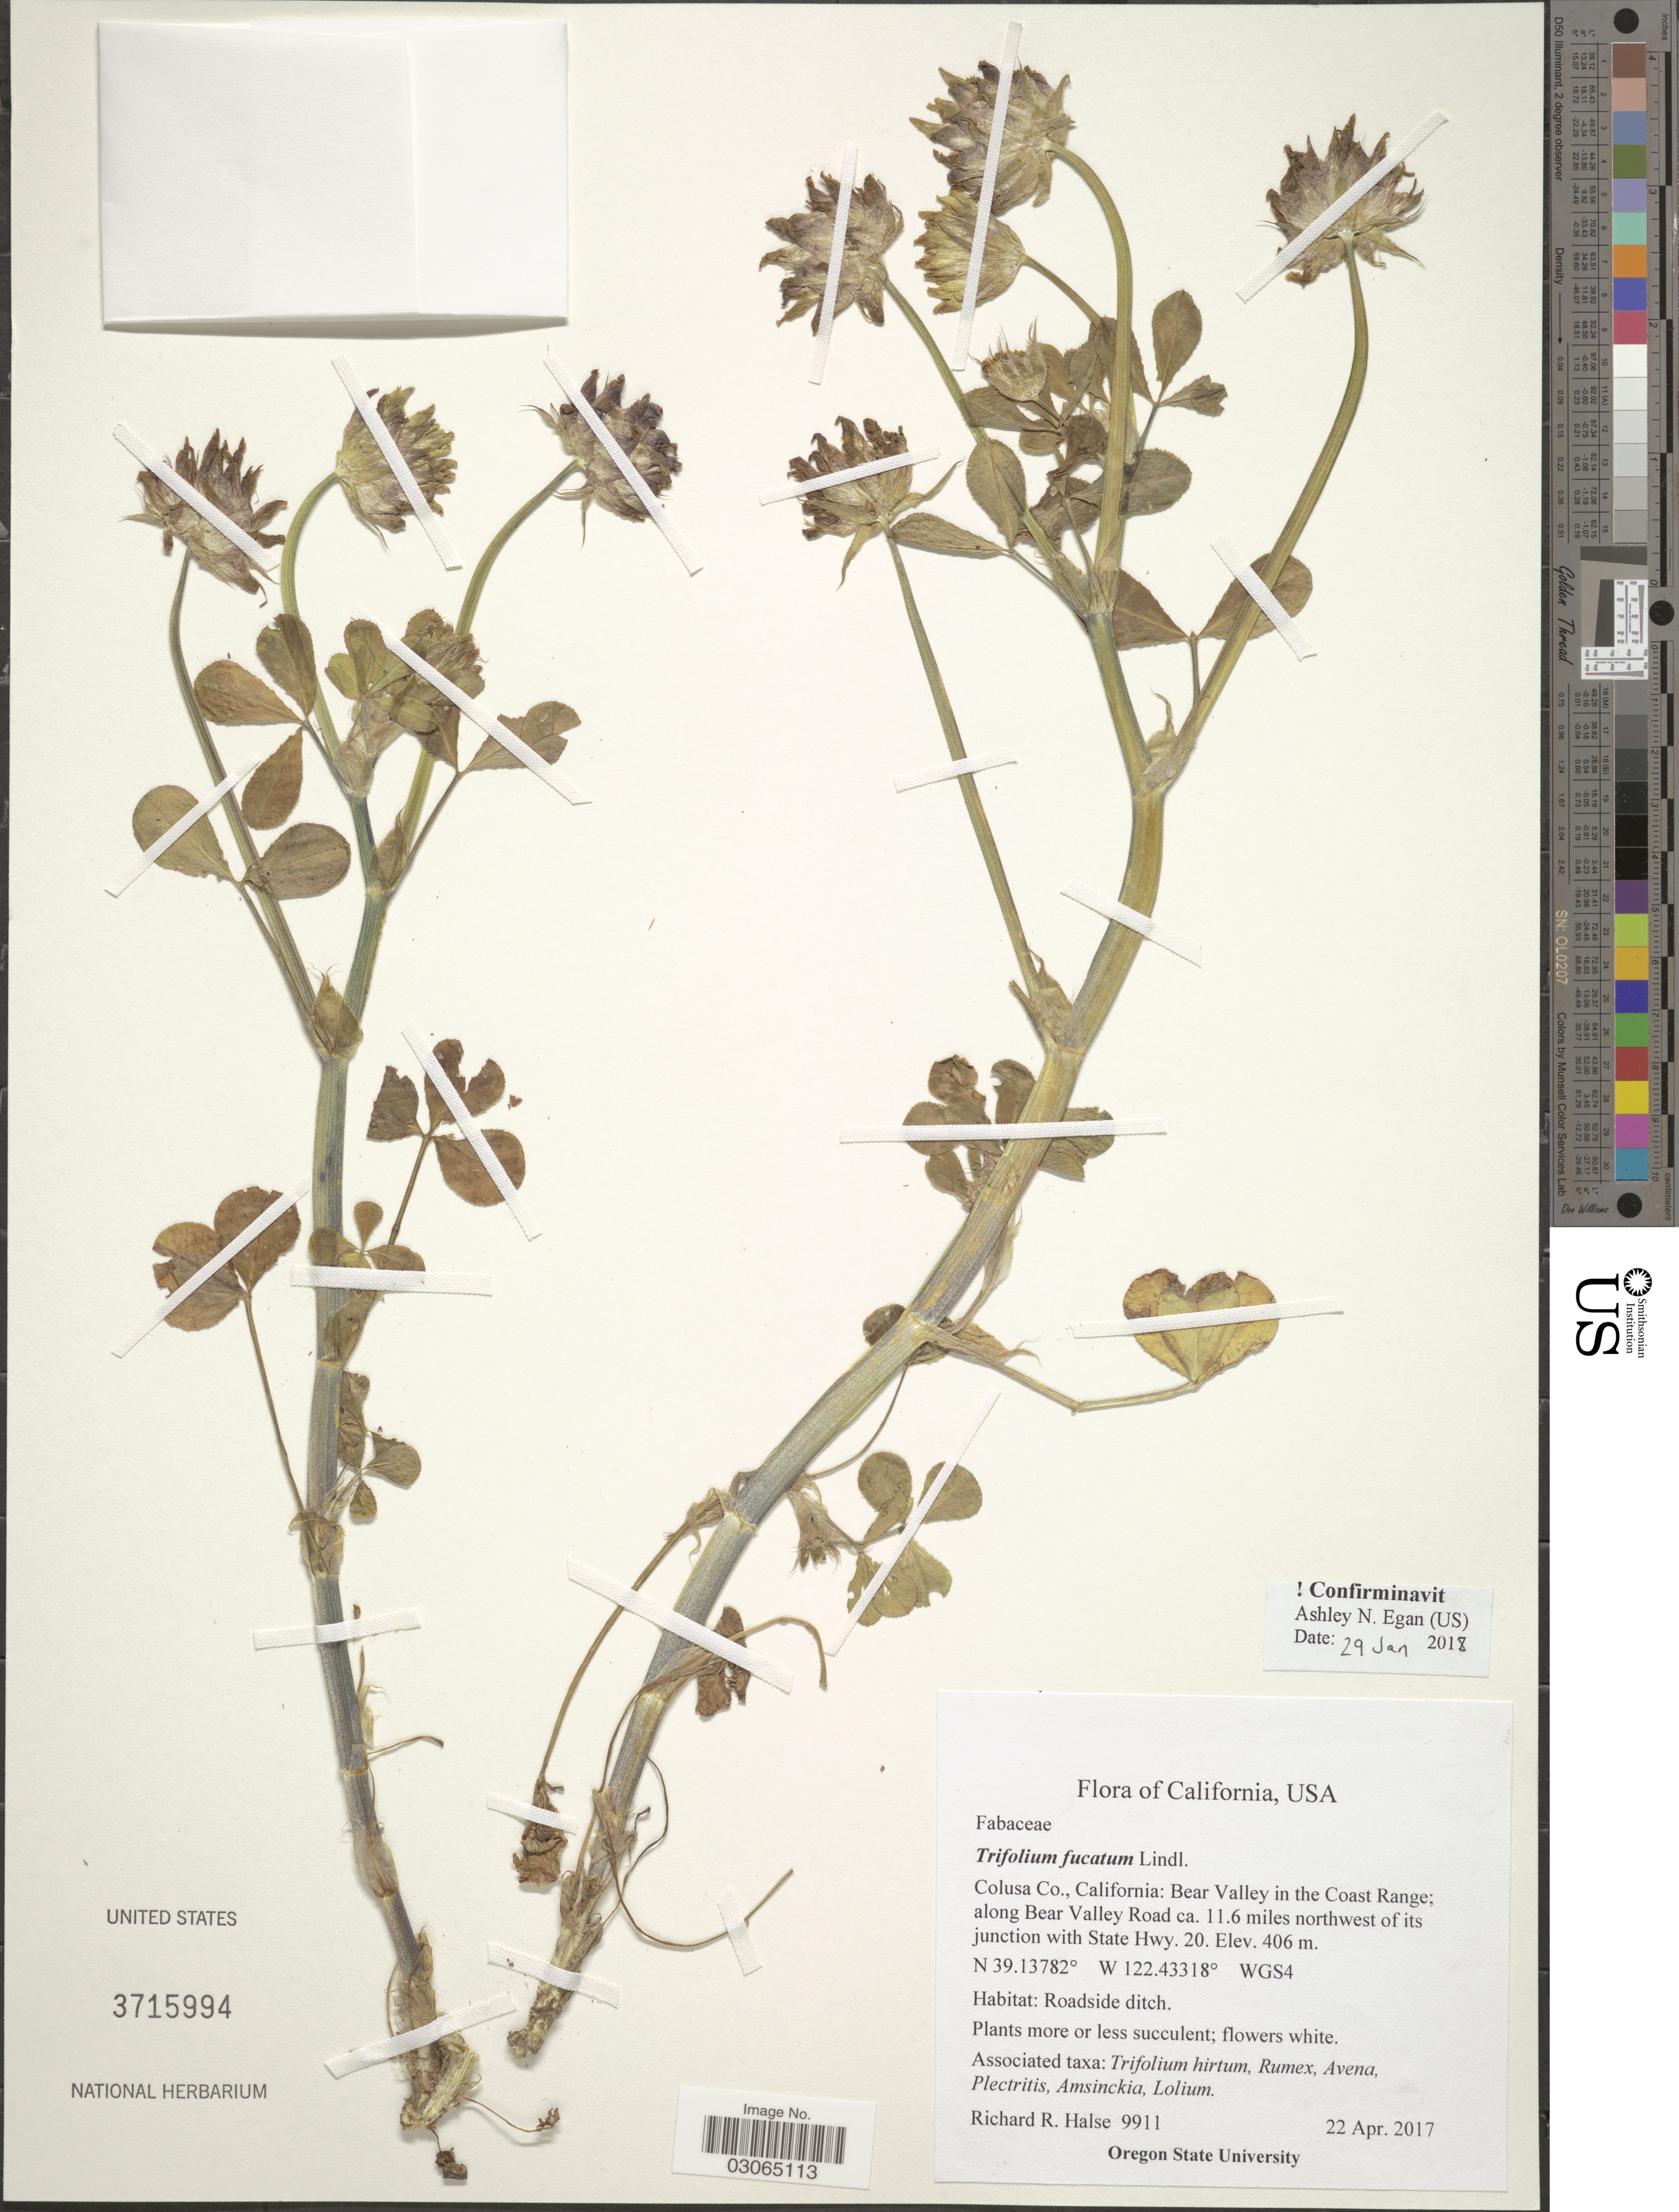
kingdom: Plantae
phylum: Tracheophyta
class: Magnoliopsida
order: Fabales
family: Fabaceae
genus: Trifolium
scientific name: Trifolium fucatum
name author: Lindl.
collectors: R. Halse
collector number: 9911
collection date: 2017-04-22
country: United States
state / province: California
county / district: Colusa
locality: Colusa Co. Bear Valley in the Coast Range; along Bear Valley Road ca. 11.6 miles northwest of its junction with State Hwy. 20.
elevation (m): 406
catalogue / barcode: US 3715994